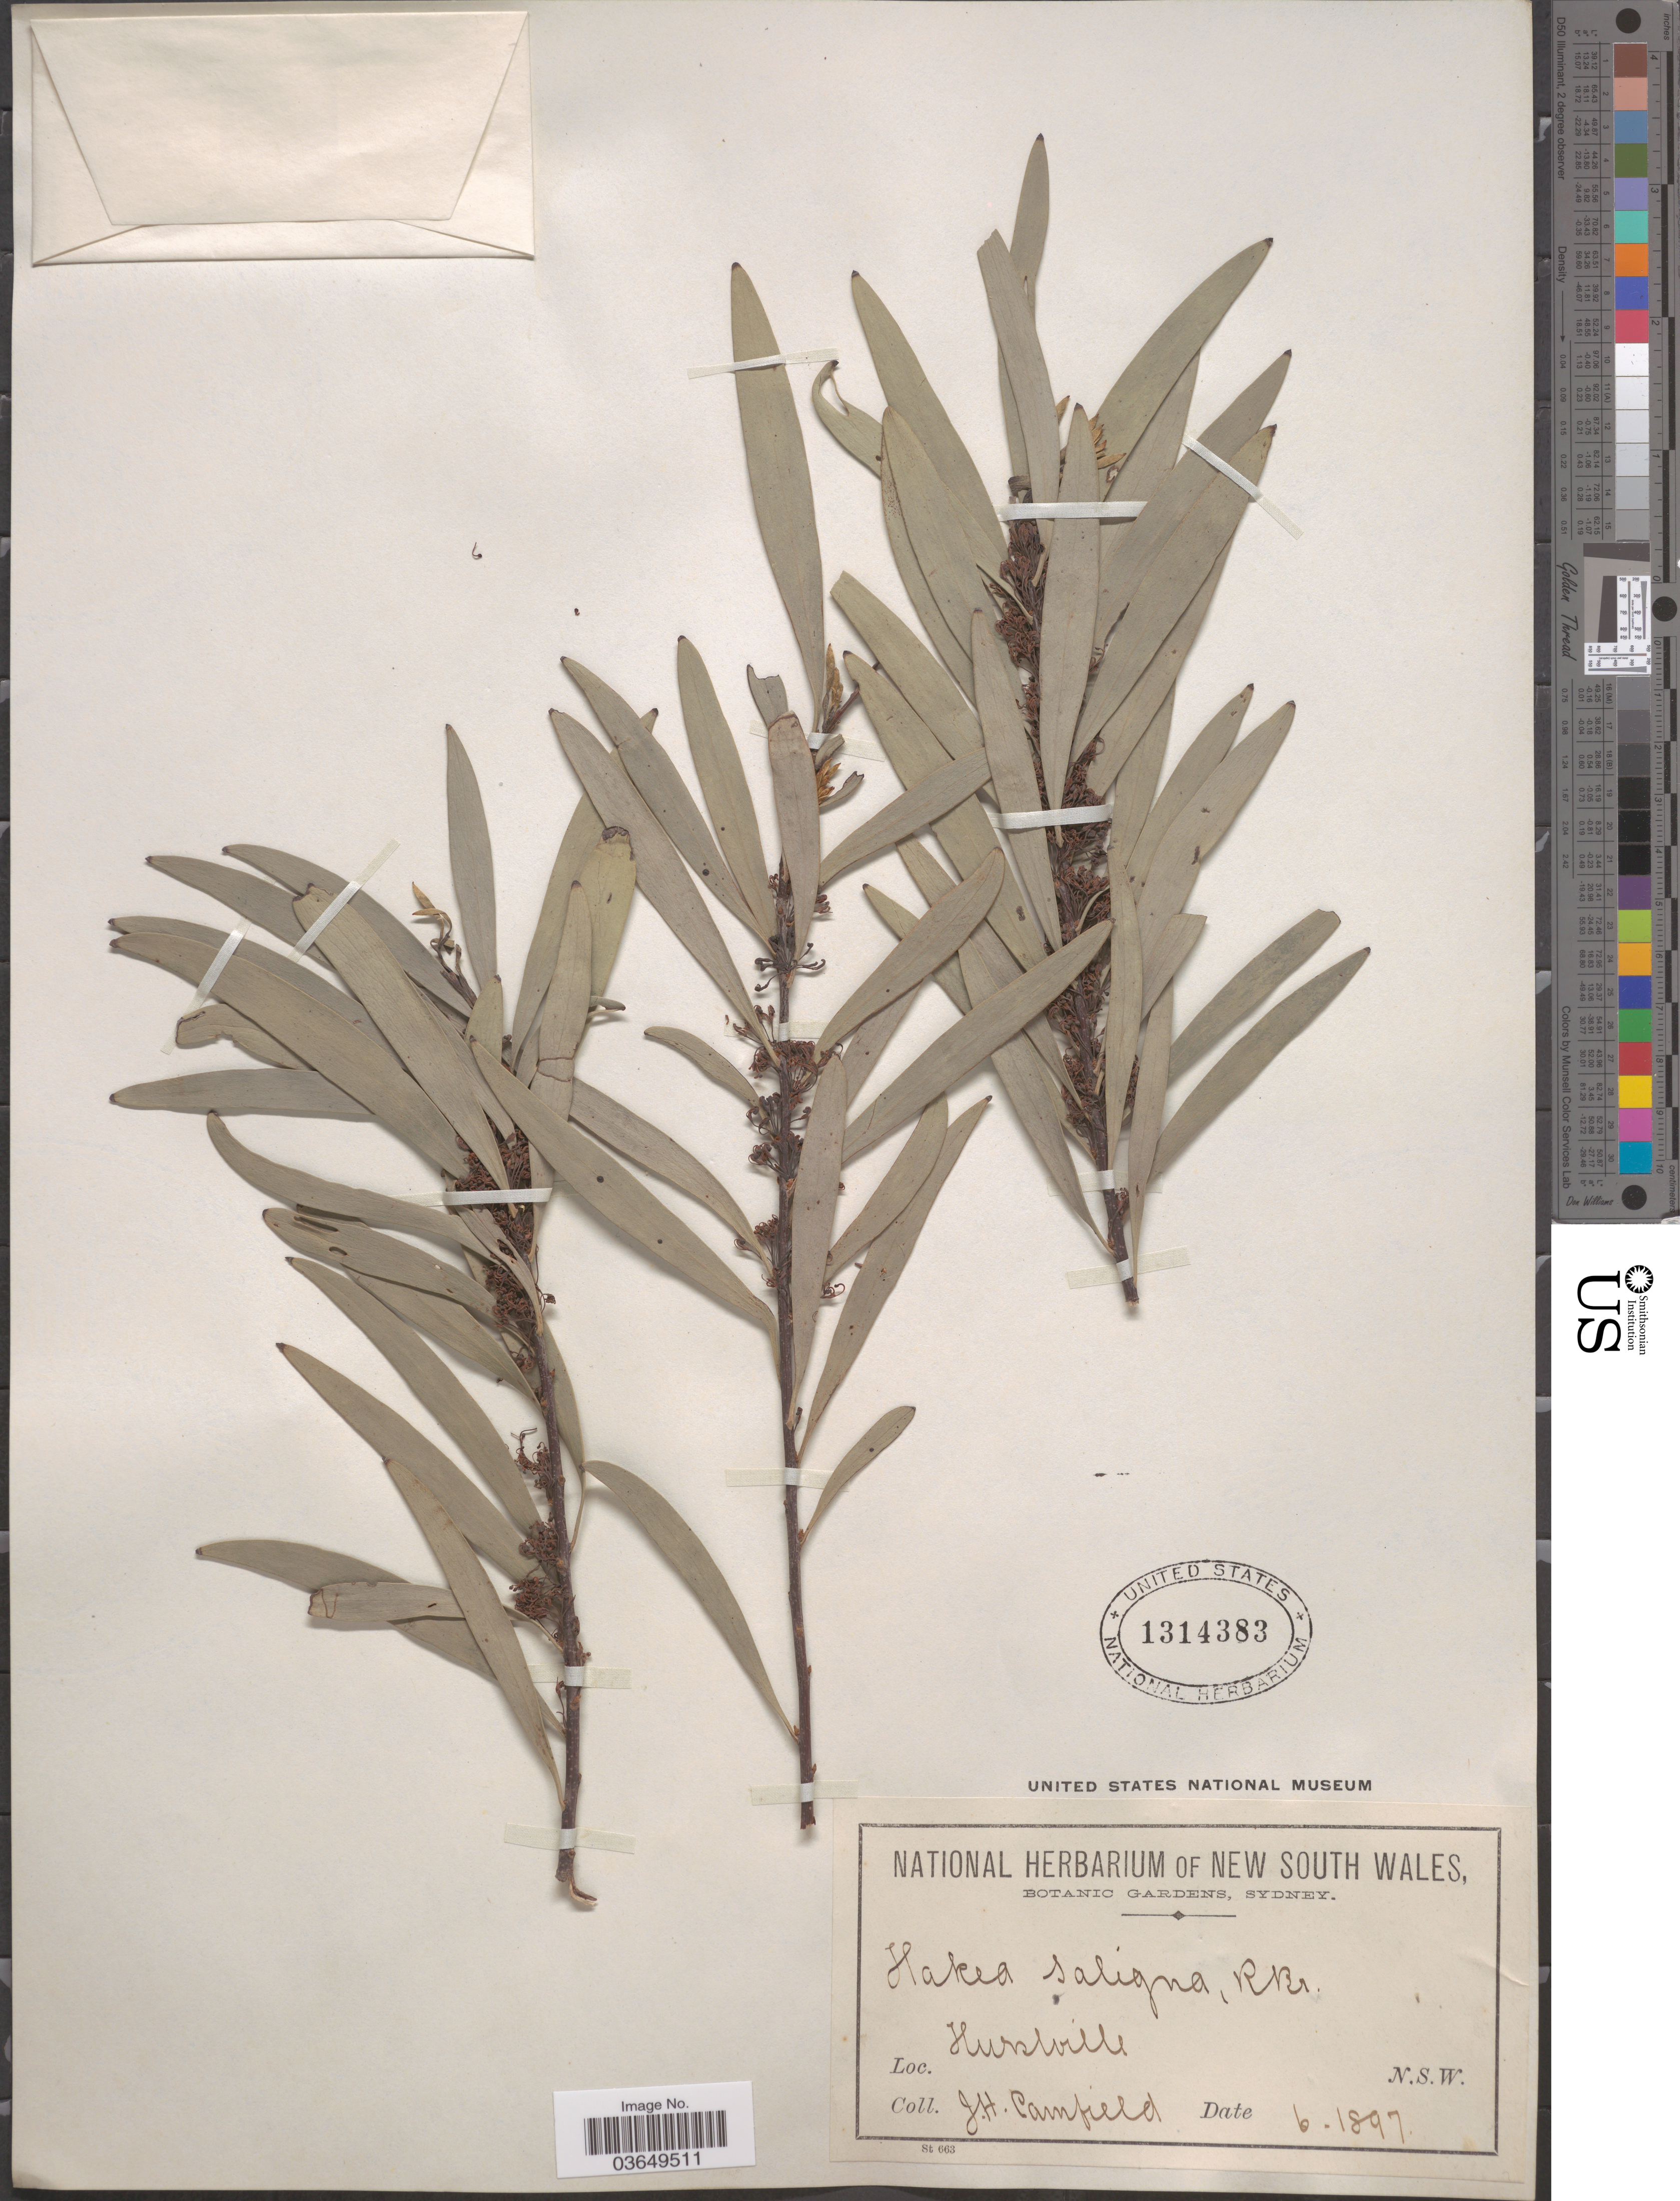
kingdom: Plantae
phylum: Tracheophyta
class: Magnoliopsida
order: Proteales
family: Proteaceae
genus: Hakea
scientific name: Hakea saligna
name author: (Andrews) Knight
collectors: J. Camfield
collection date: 1897-06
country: Australia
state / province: New South Wales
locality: Hurstville.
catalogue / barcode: US 1314383